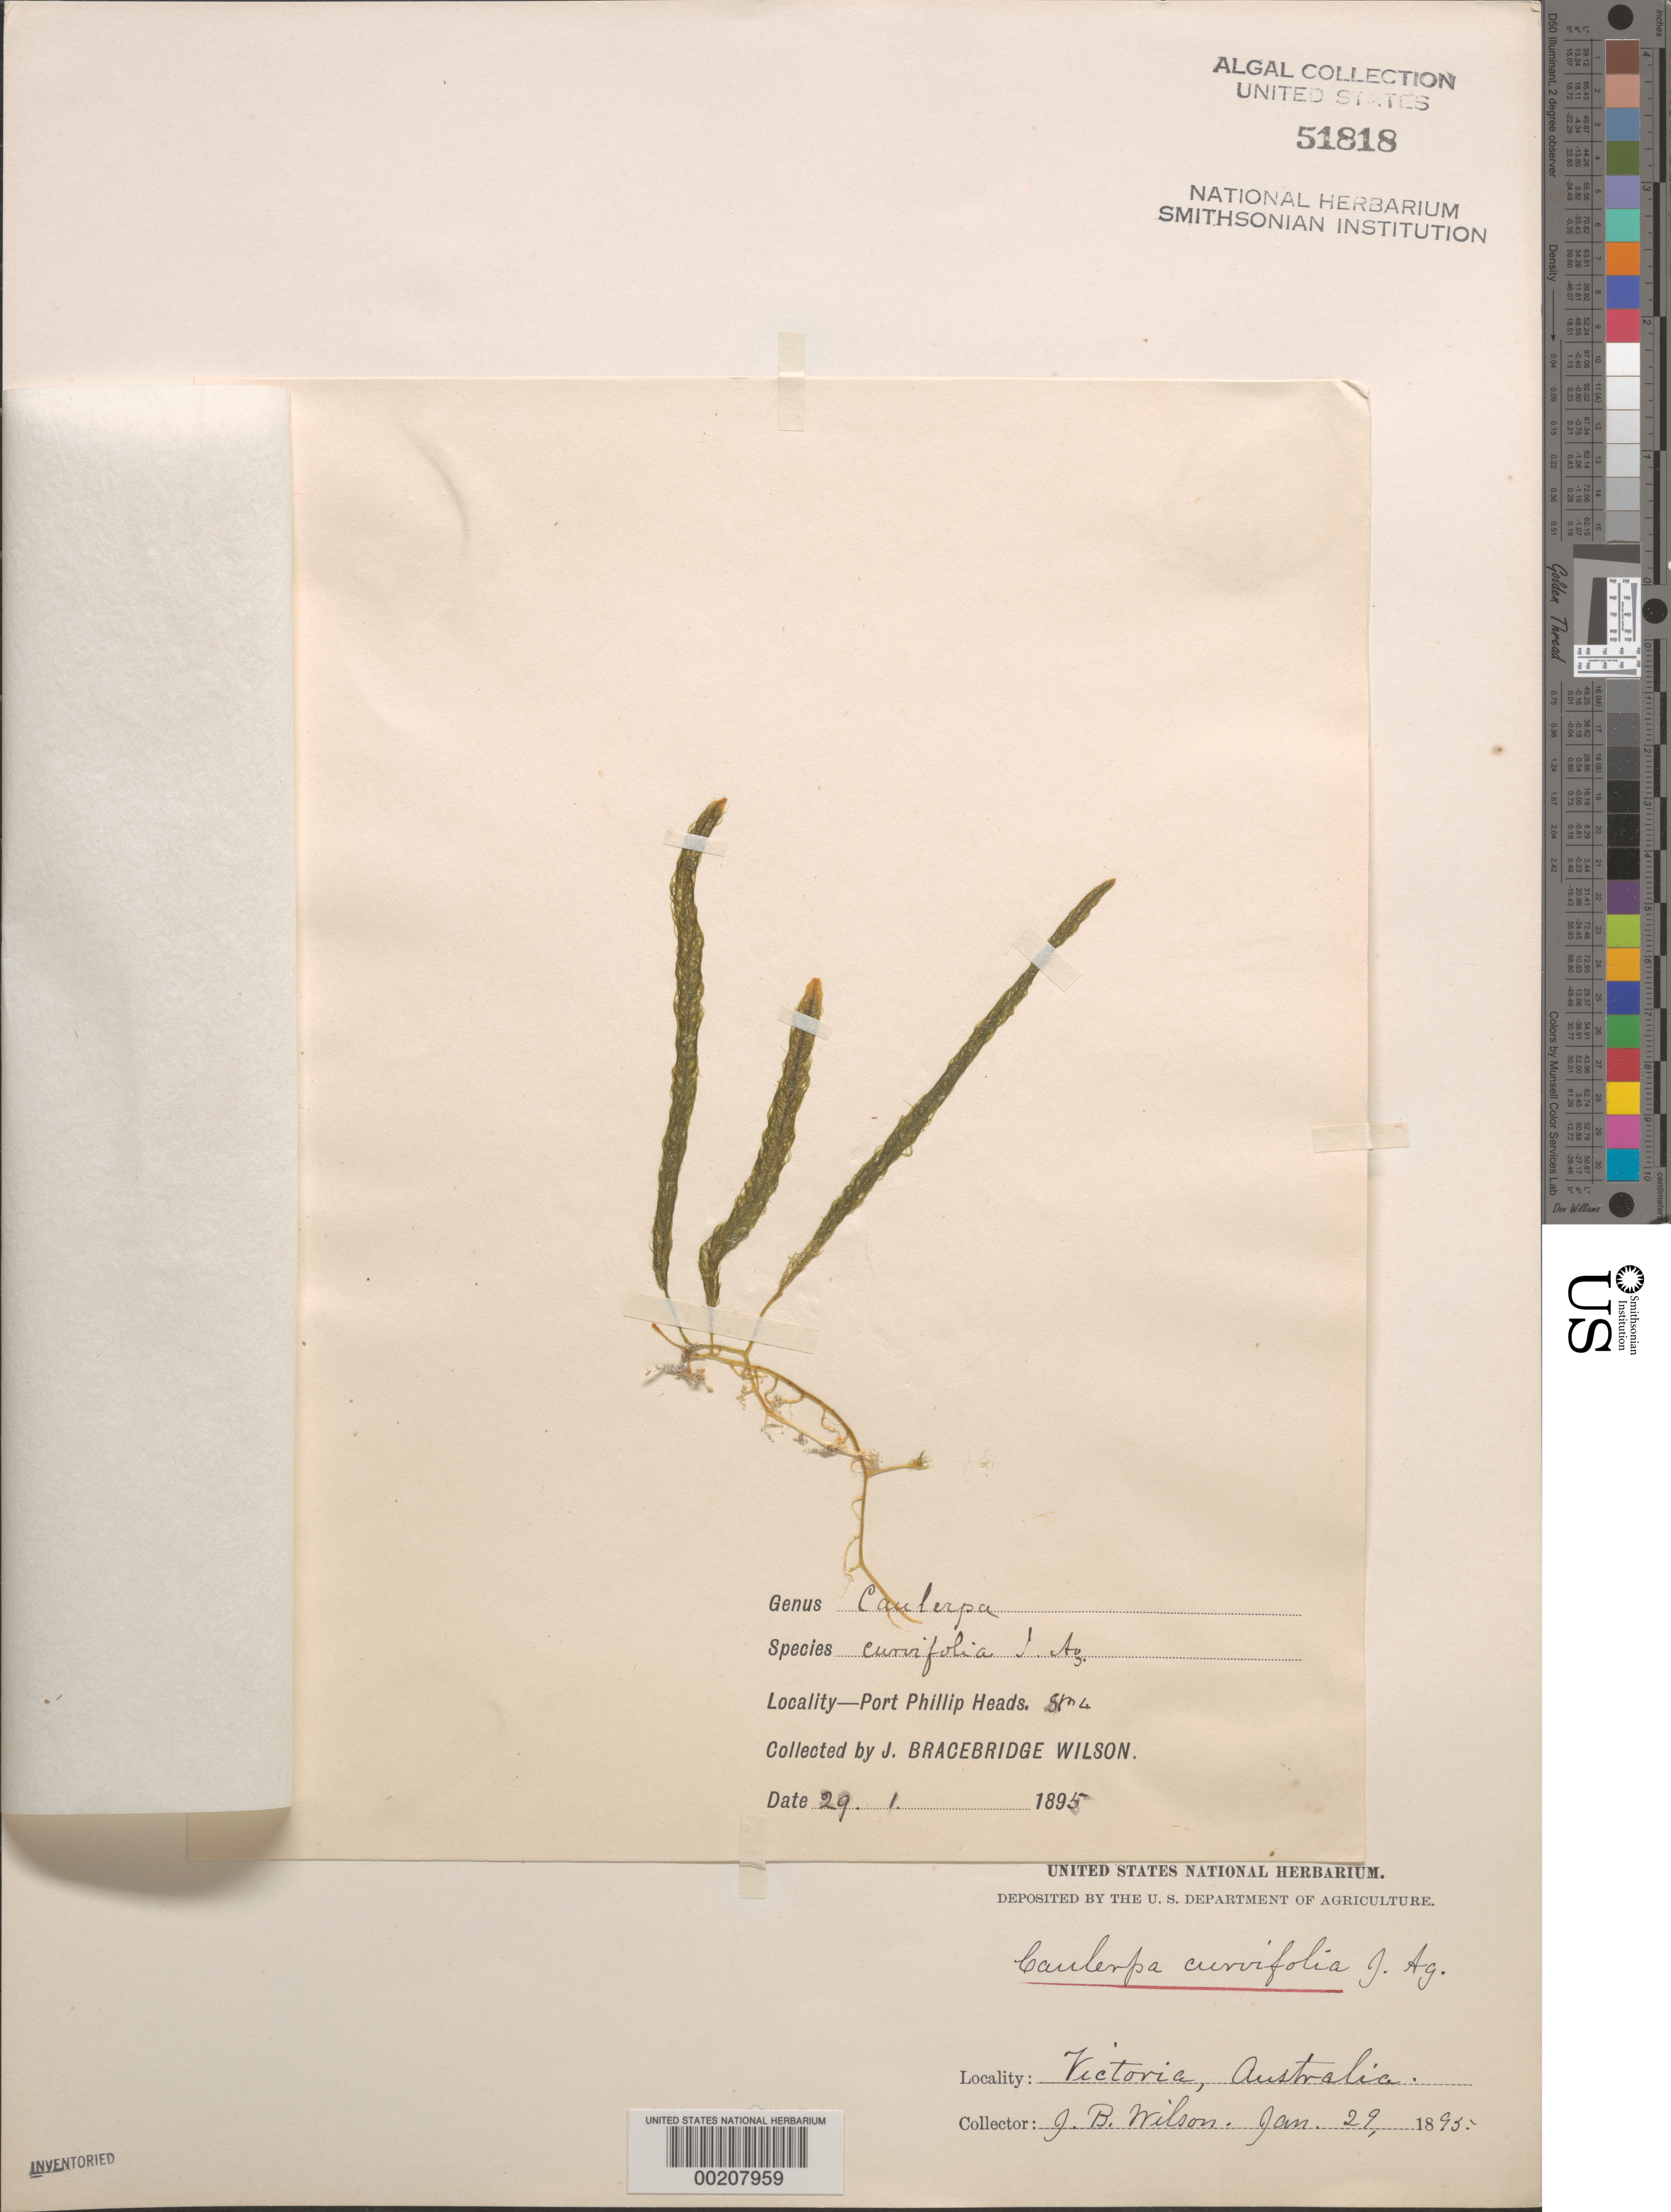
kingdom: Plantae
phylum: Chlorophyta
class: Ulvophyceae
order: Bryopsidales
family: Caulerpaceae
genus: Caulerpa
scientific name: Caulerpa crispata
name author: (Harvey) G. Belton & Gurgel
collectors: J. B. Wilson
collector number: Station 4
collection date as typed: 29 Jan 1895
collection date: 1895-01-29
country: Australia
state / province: Victoria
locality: Port Phillip Heads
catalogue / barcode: US 51818